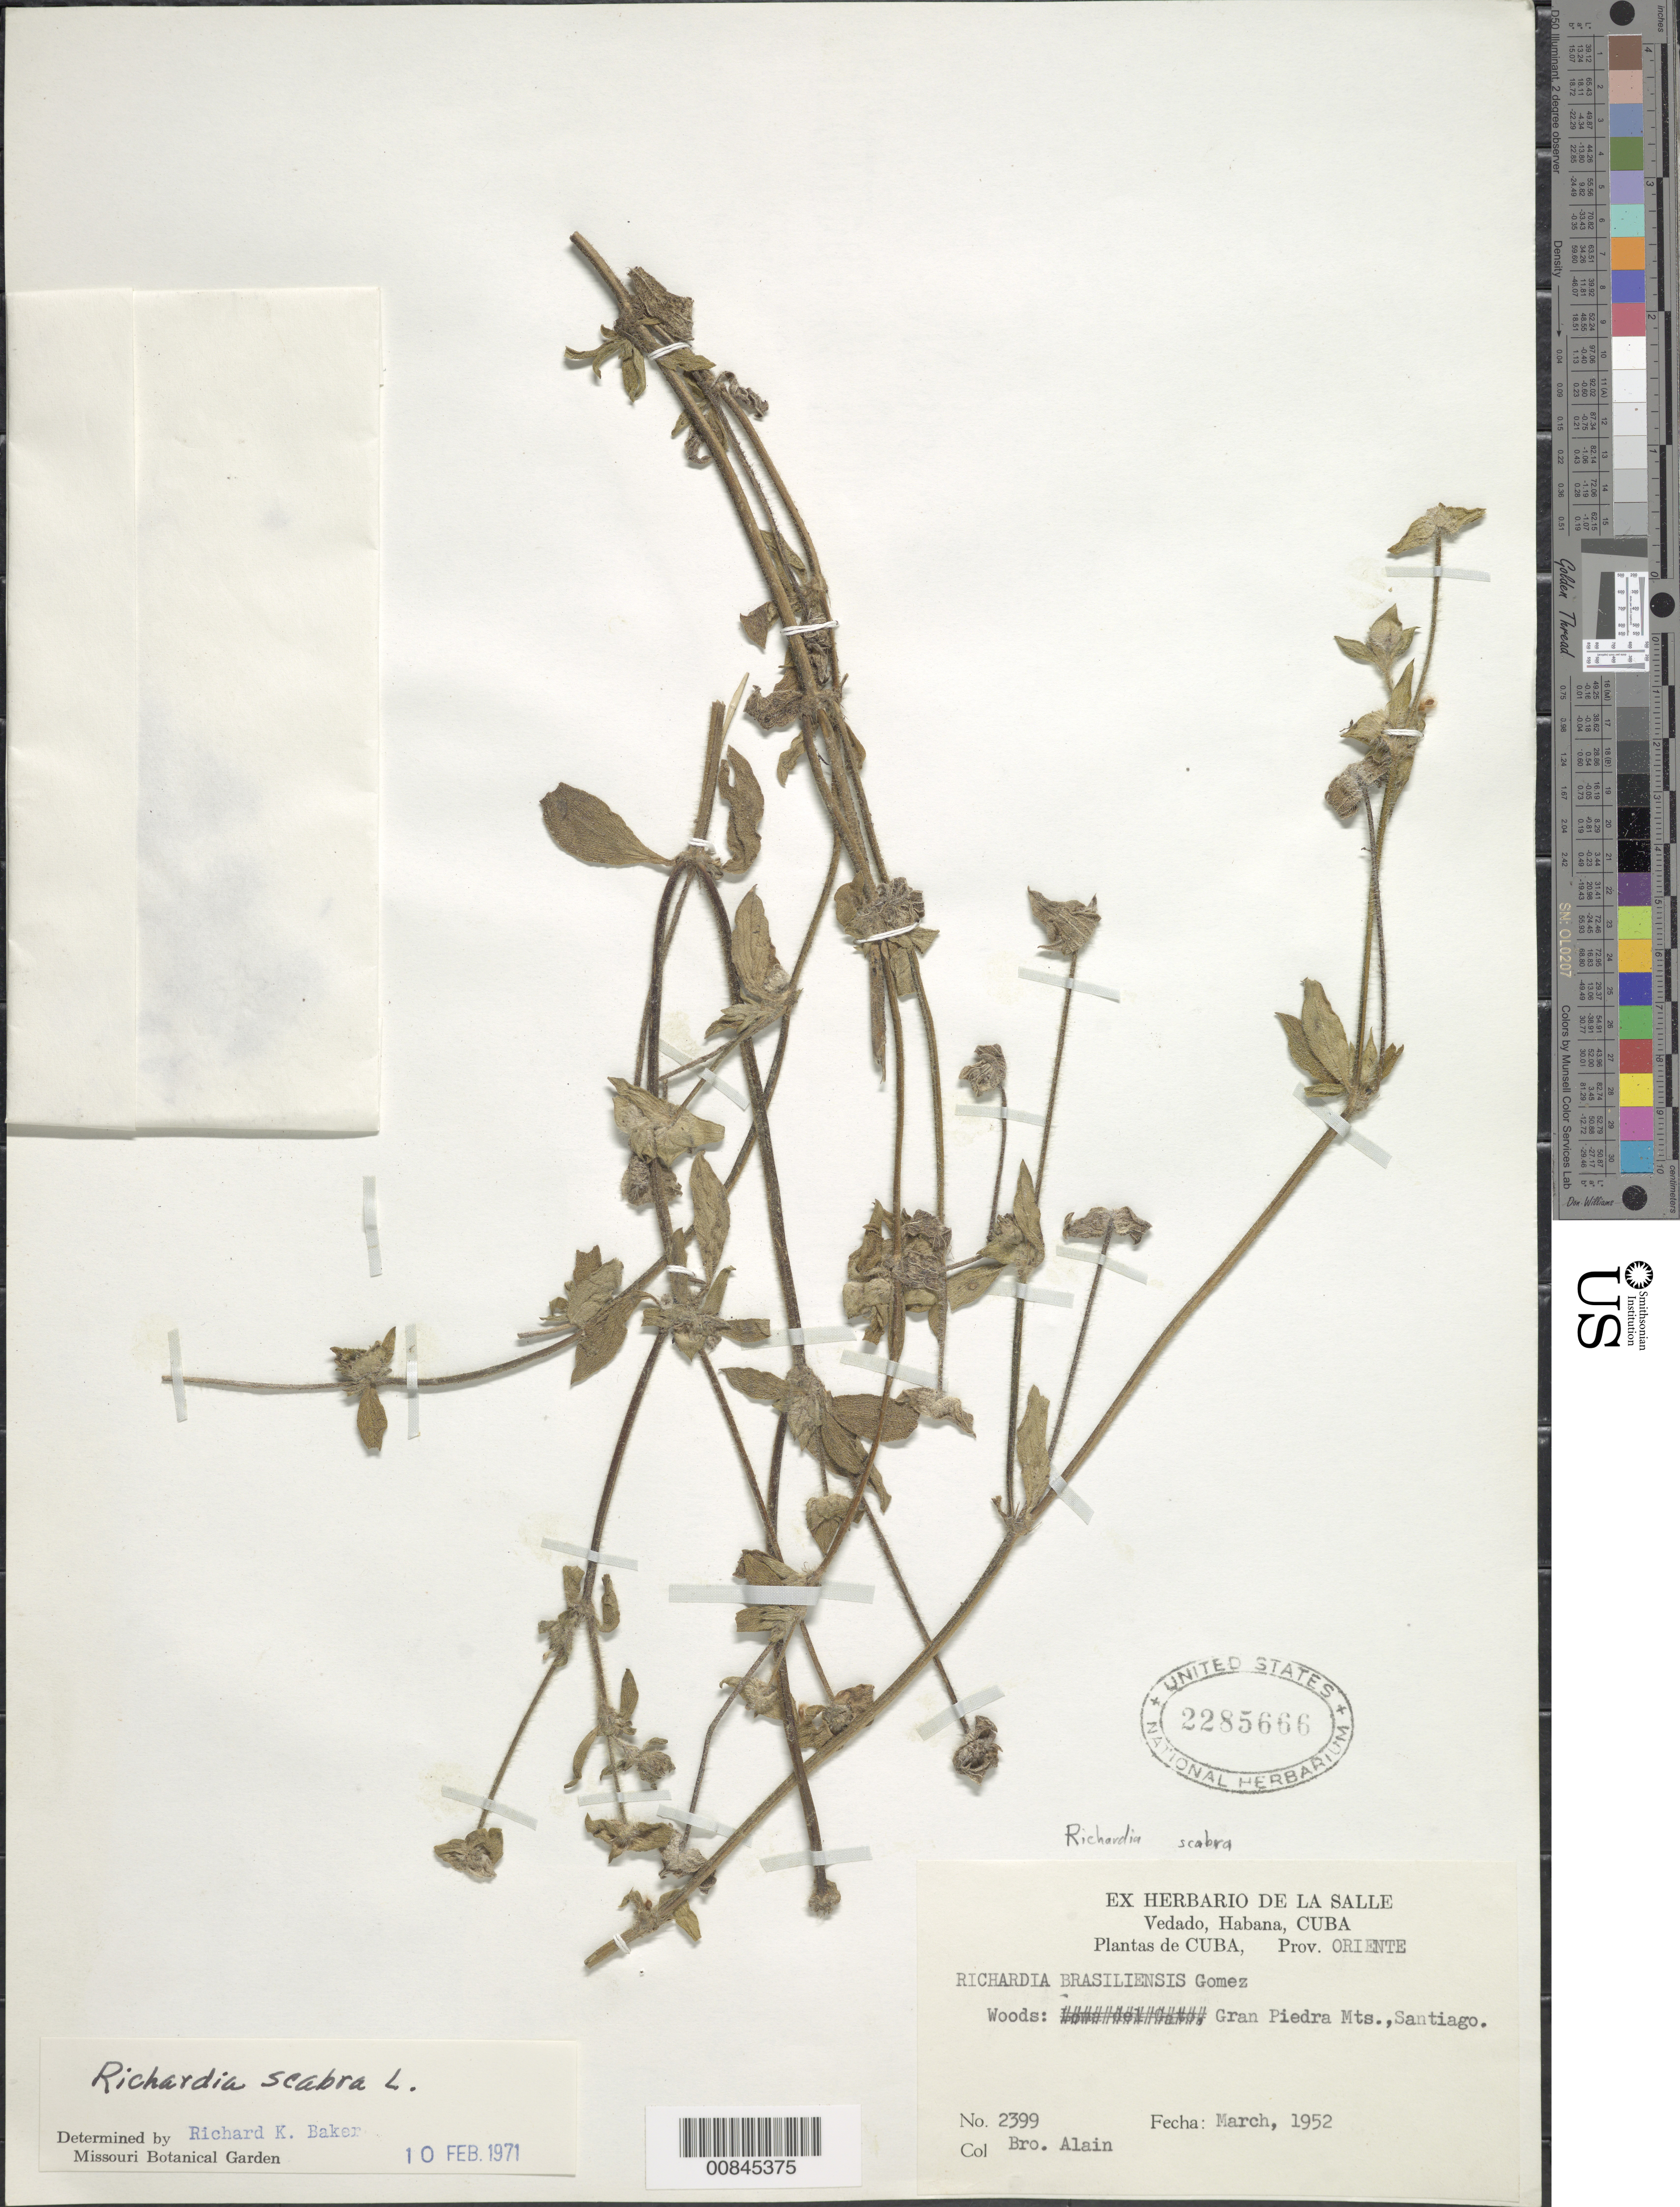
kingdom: Plantae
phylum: Tracheophyta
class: Magnoliopsida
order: Gentianales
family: Rubiaceae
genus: Richardia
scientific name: Richardia scabra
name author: L.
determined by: Baker, R. K.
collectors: A. H. Liogier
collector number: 2399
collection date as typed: Mar 1952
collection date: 1952-03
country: Cuba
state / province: Oriente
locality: Vedado, Habana. Gran Piedra Mts., Santiago.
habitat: Woods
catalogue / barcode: US 2285666